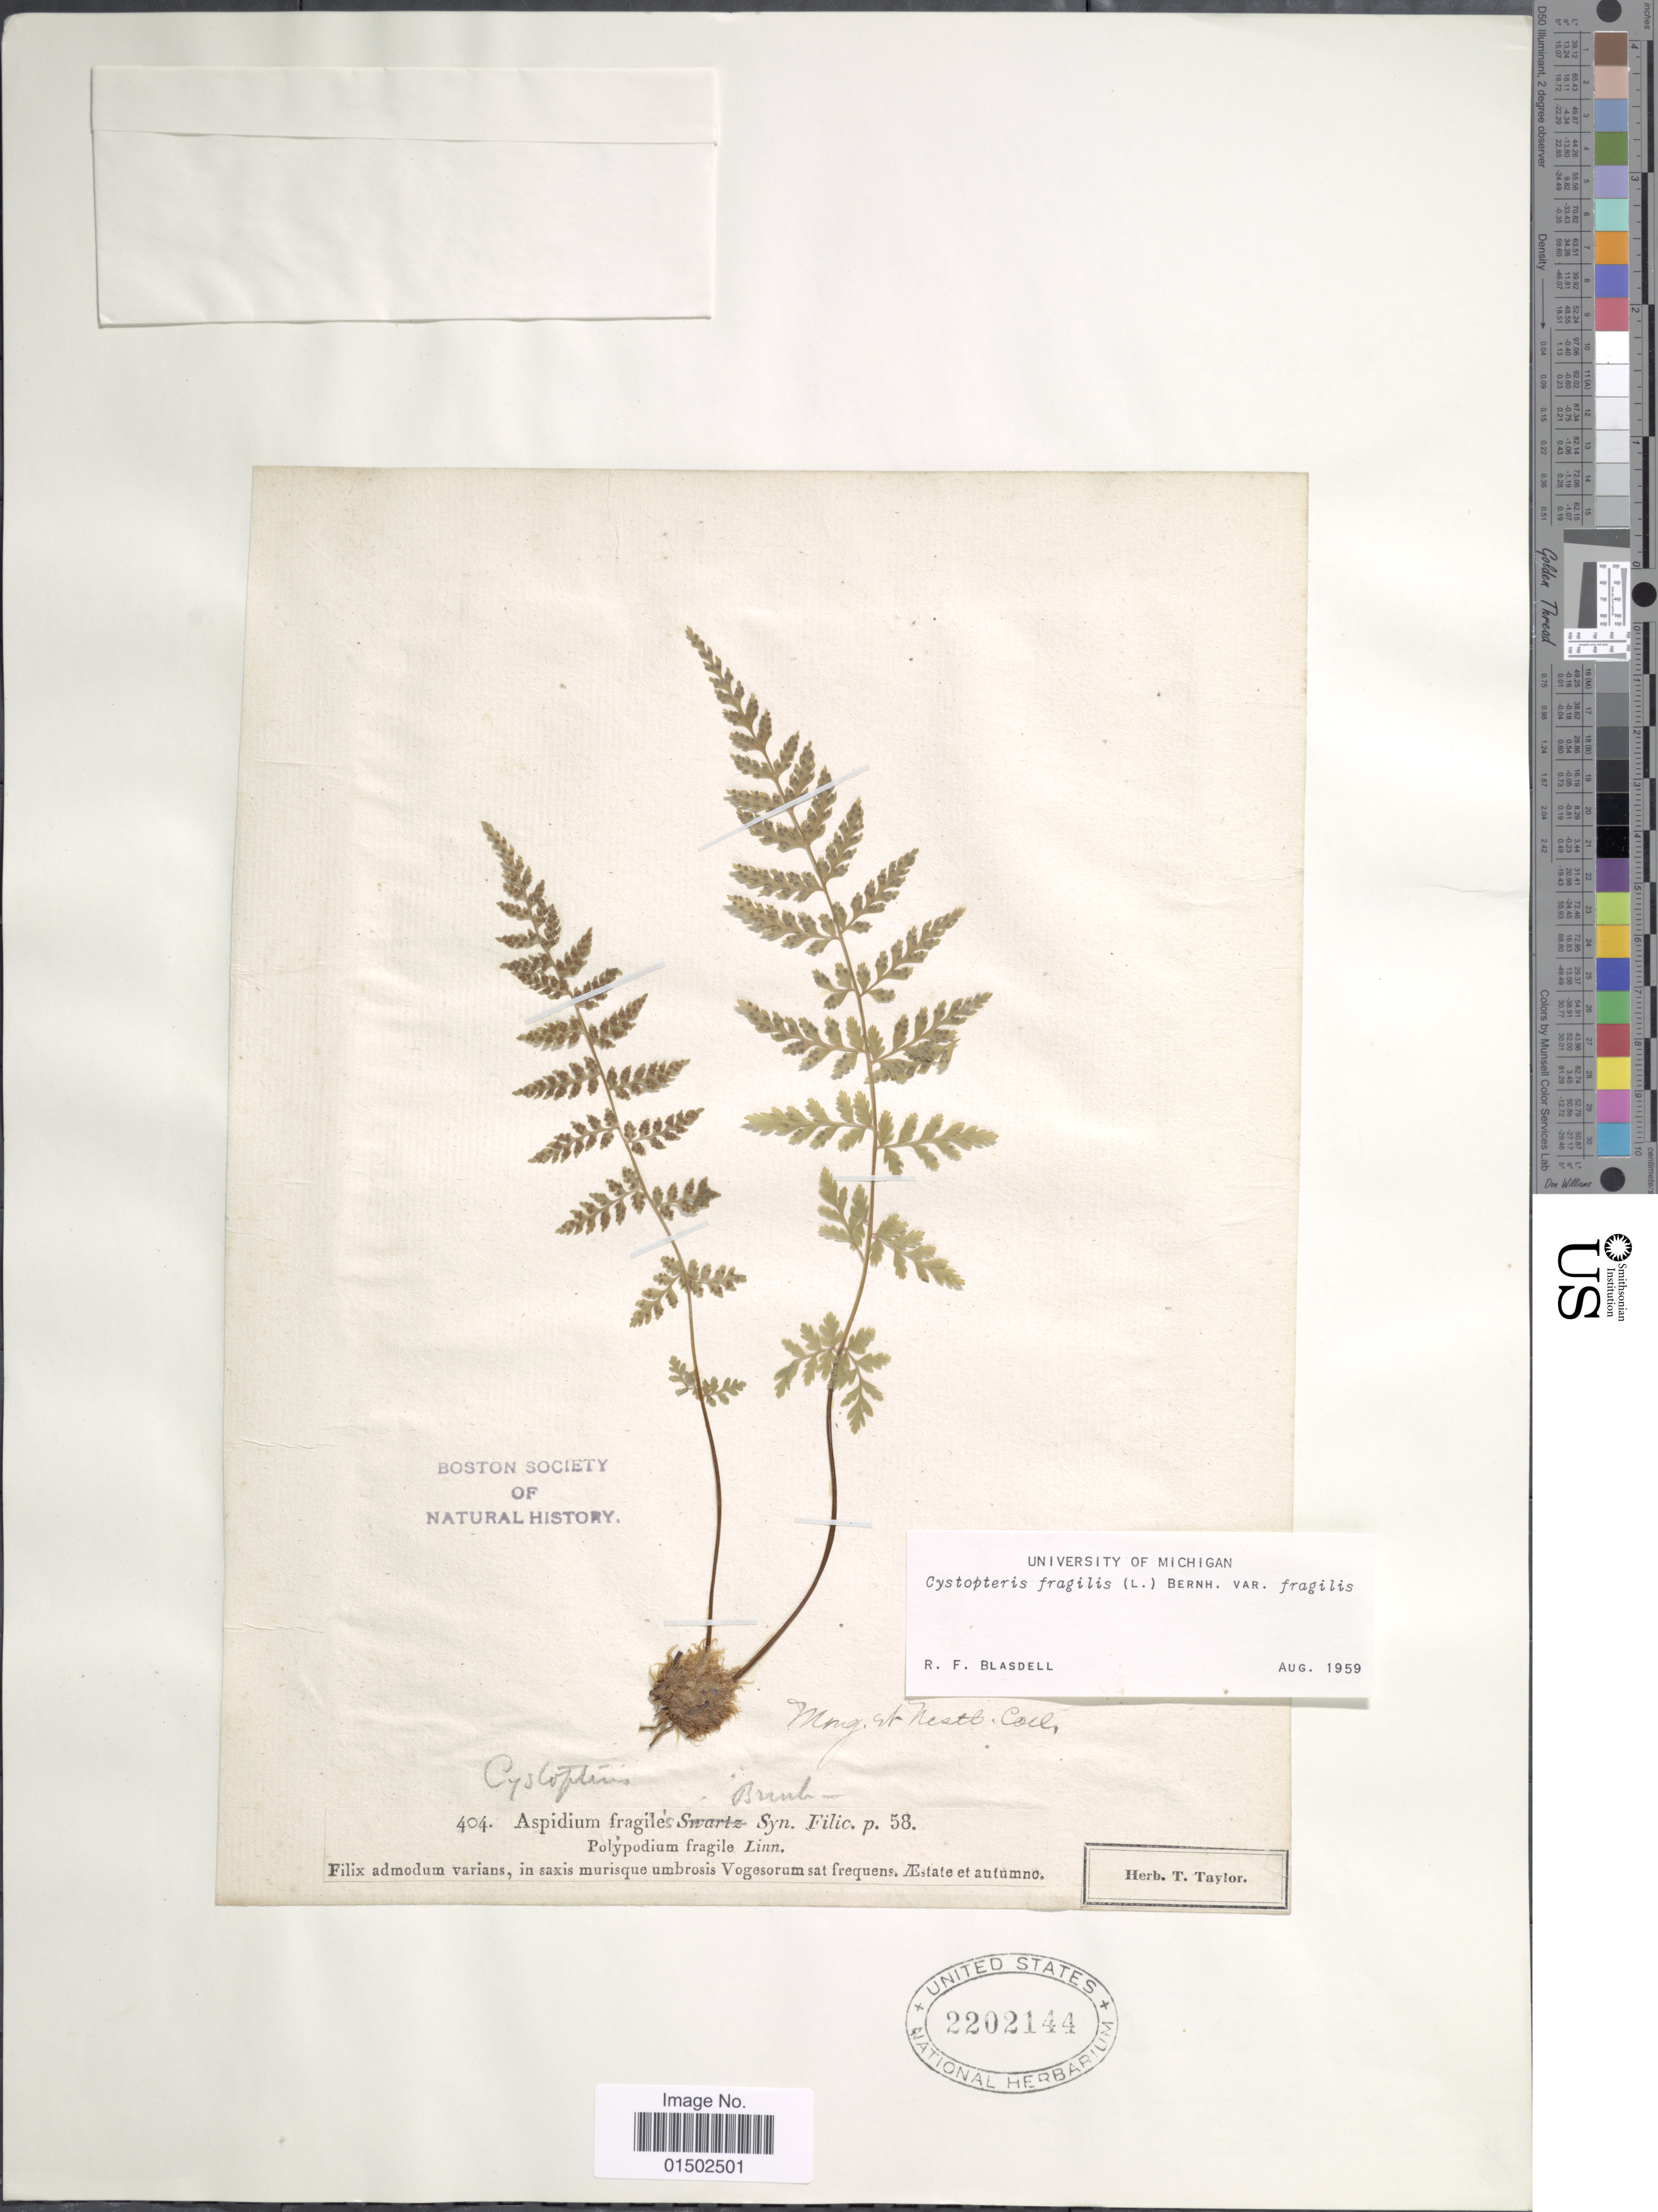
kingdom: Plantae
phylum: Tracheophyta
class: Polypodiopsida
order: Polypodiales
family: Cystopteridaceae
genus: Cystopteris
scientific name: Cystopteris fragilis var. fragilis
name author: (L.) Bernh.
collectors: Mang. & Nestler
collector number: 404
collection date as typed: Estate et autumno?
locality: Filix admodum varians, in saxi murique umbrosis Vogesorum sat frequens.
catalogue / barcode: US 2202144